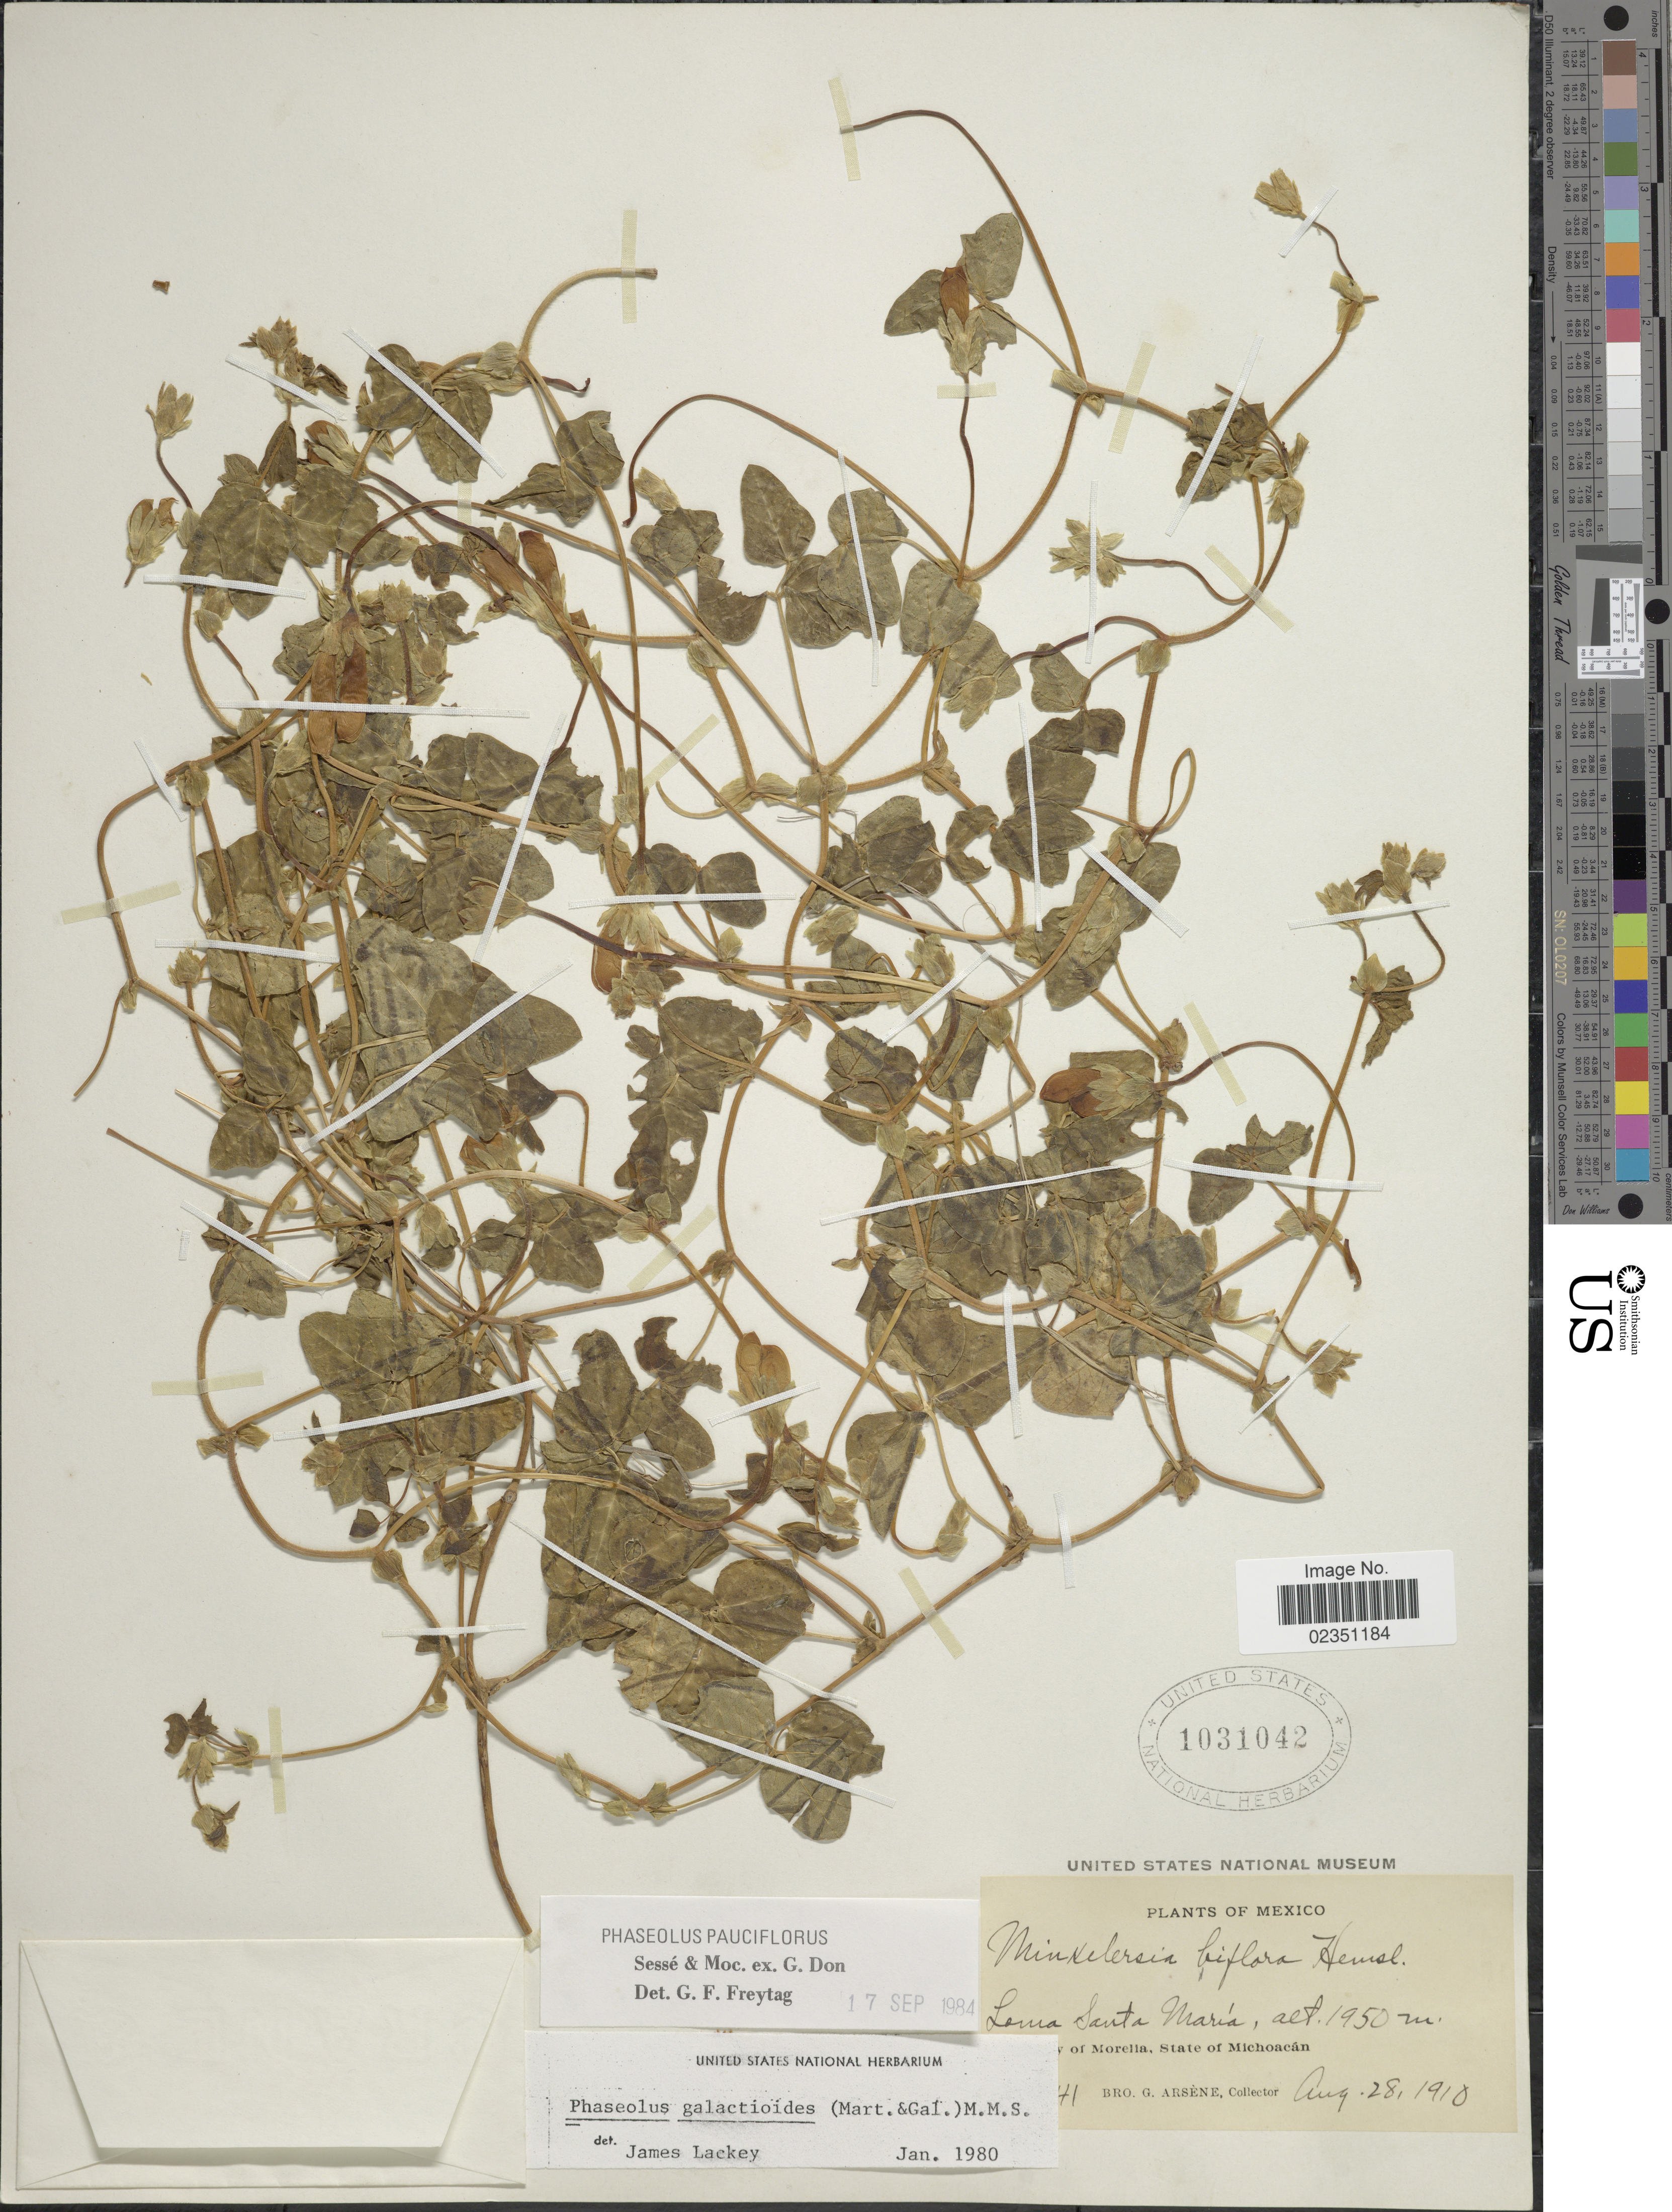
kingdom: Plantae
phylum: Tracheophyta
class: Magnoliopsida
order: Fabales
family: Fabaceae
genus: Phaseolus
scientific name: Phaseolus pauciflorus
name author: Sessé & Moc. ex G. Don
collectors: Bro. G. Arsène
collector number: !41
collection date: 1910-08-28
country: Mexico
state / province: Michoacán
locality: Loma Santa Maria. [illegible text]y of Morelia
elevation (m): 1950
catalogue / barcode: US 1031042